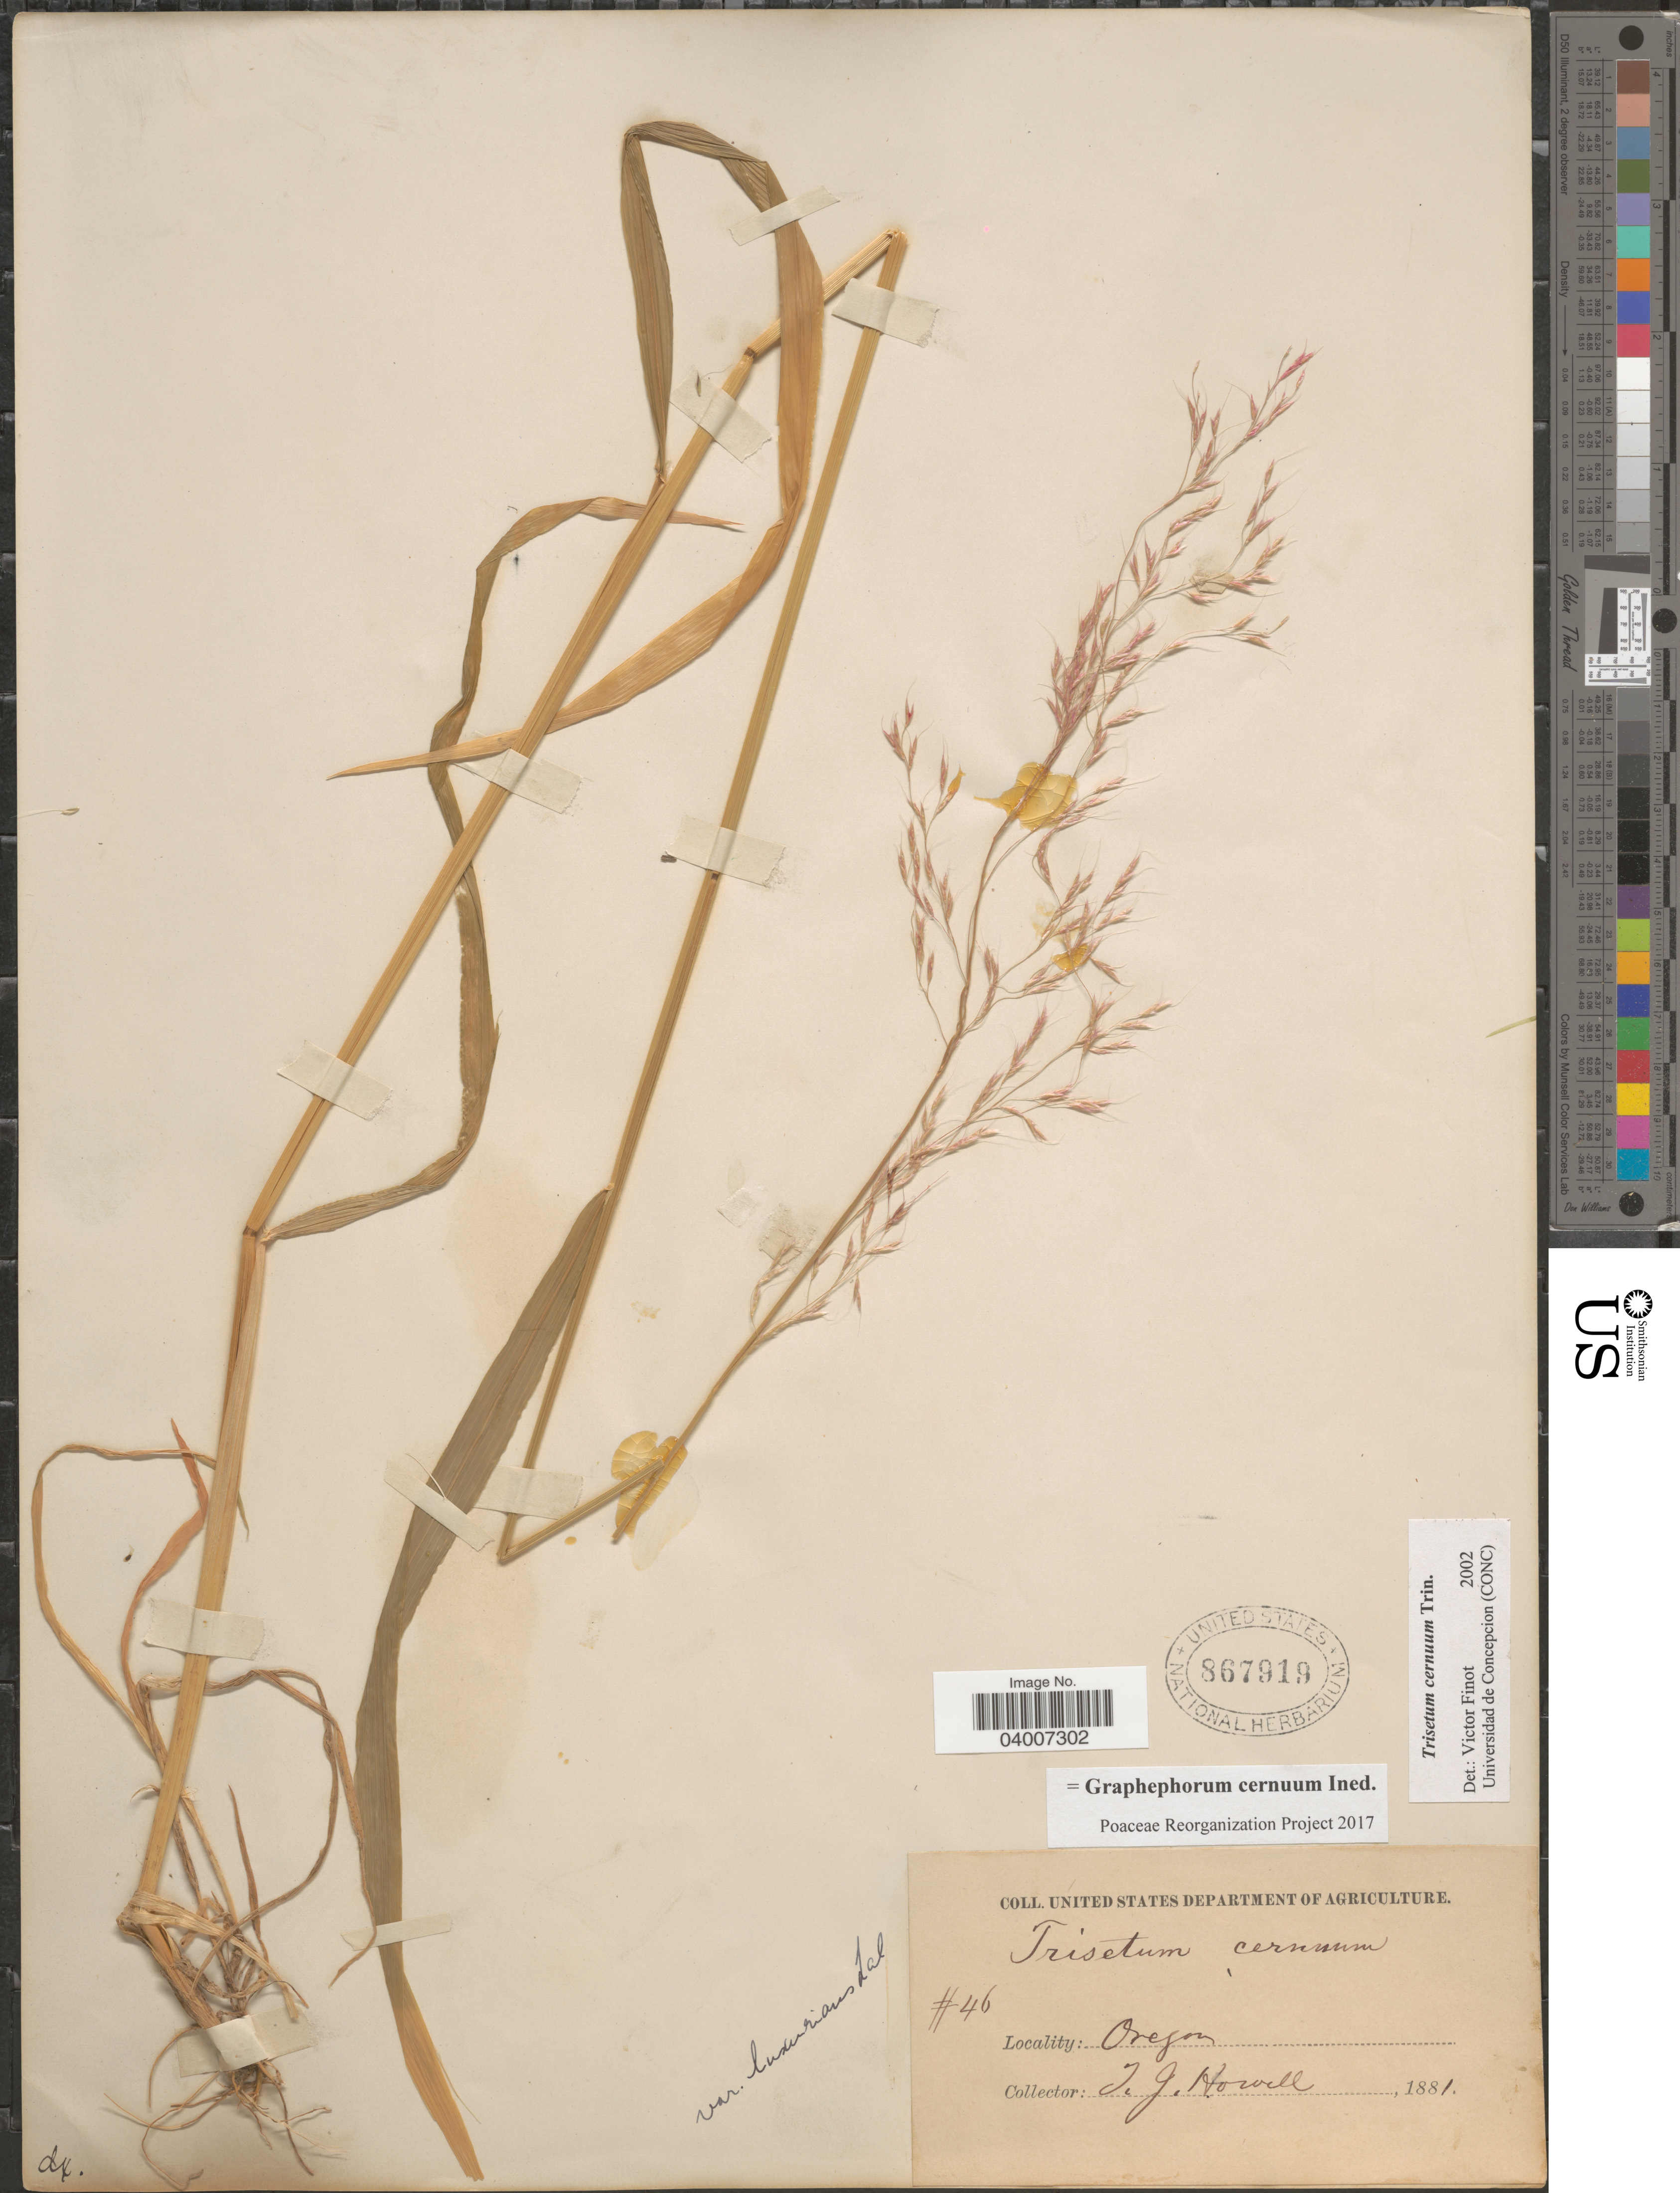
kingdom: Plantae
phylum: Tracheophyta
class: Liliopsida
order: Poales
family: Poaceae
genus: Graphephorum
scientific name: Graphephorum cernuum ined.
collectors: T. J. Howell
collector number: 46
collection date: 1881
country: United States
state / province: Oregon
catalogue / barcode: US 867919